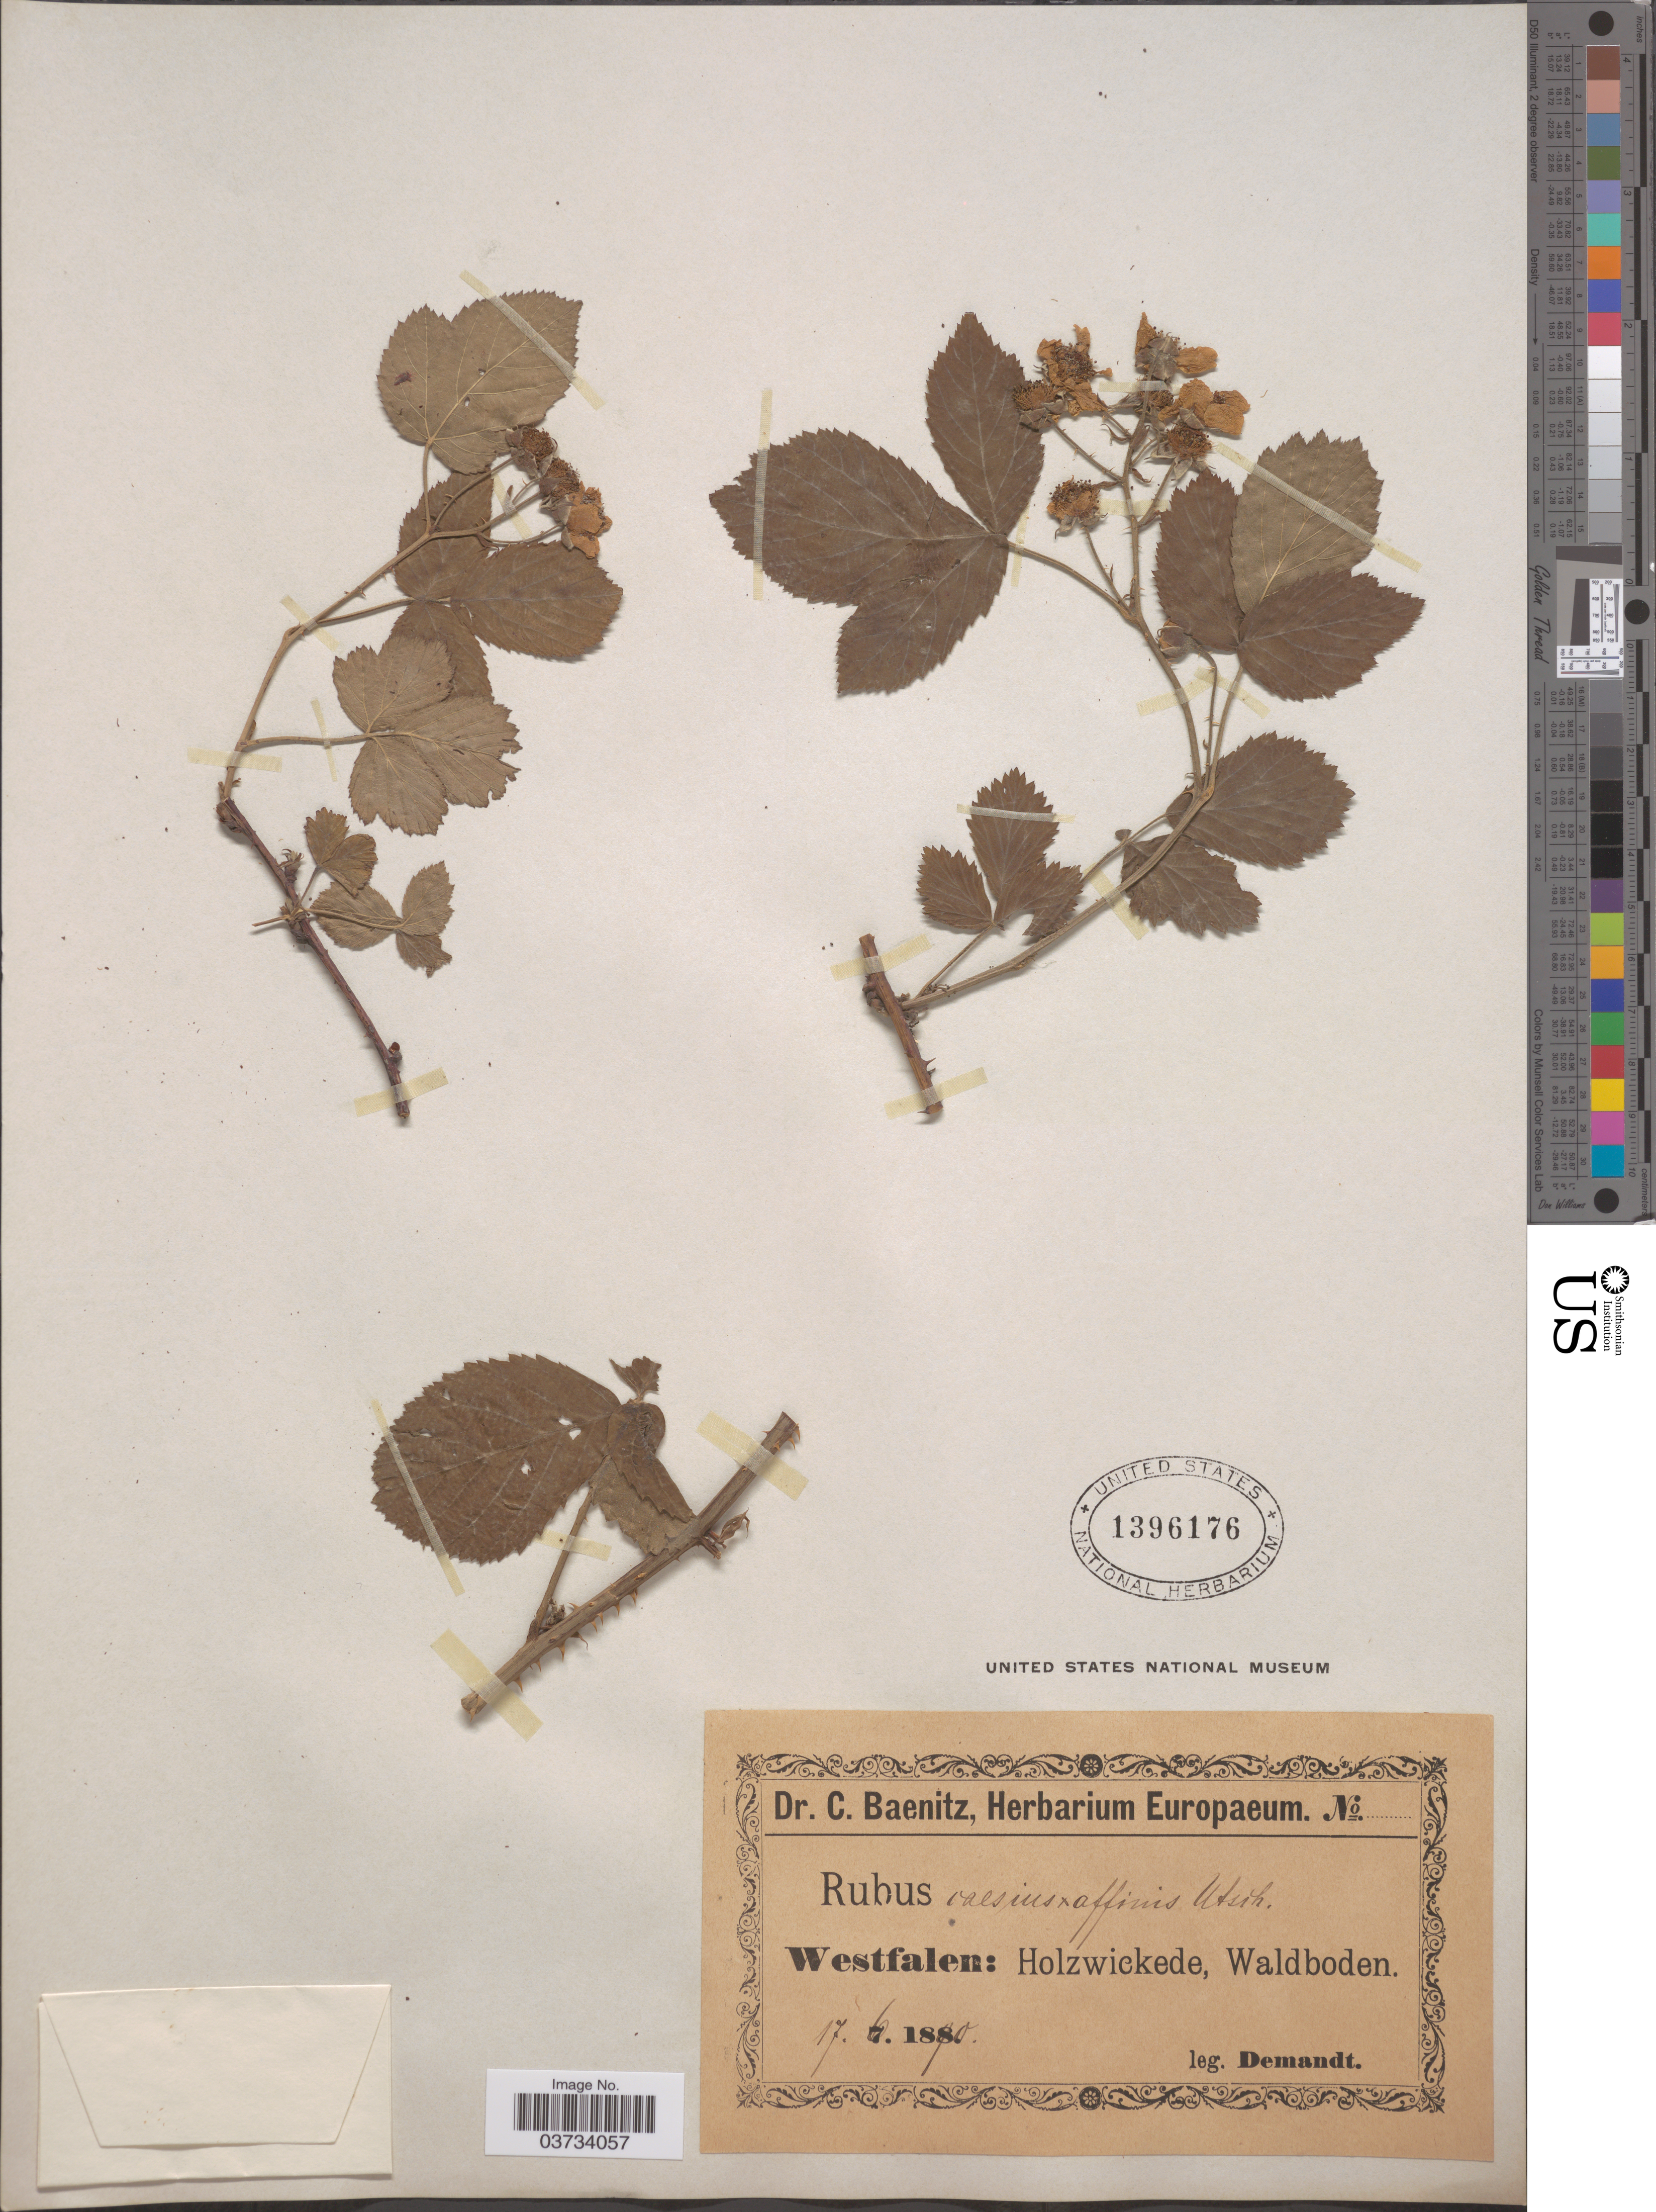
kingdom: Plantae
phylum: Tracheophyta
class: Magnoliopsida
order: Rosales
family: Rosaceae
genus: Rubus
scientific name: Rubus caesius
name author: L.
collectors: -. Demandt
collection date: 1870-06-17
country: Germany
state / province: Nordrhein-Westfalen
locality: Westfalen: Holzwickede, Waldboden.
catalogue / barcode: US 1396176